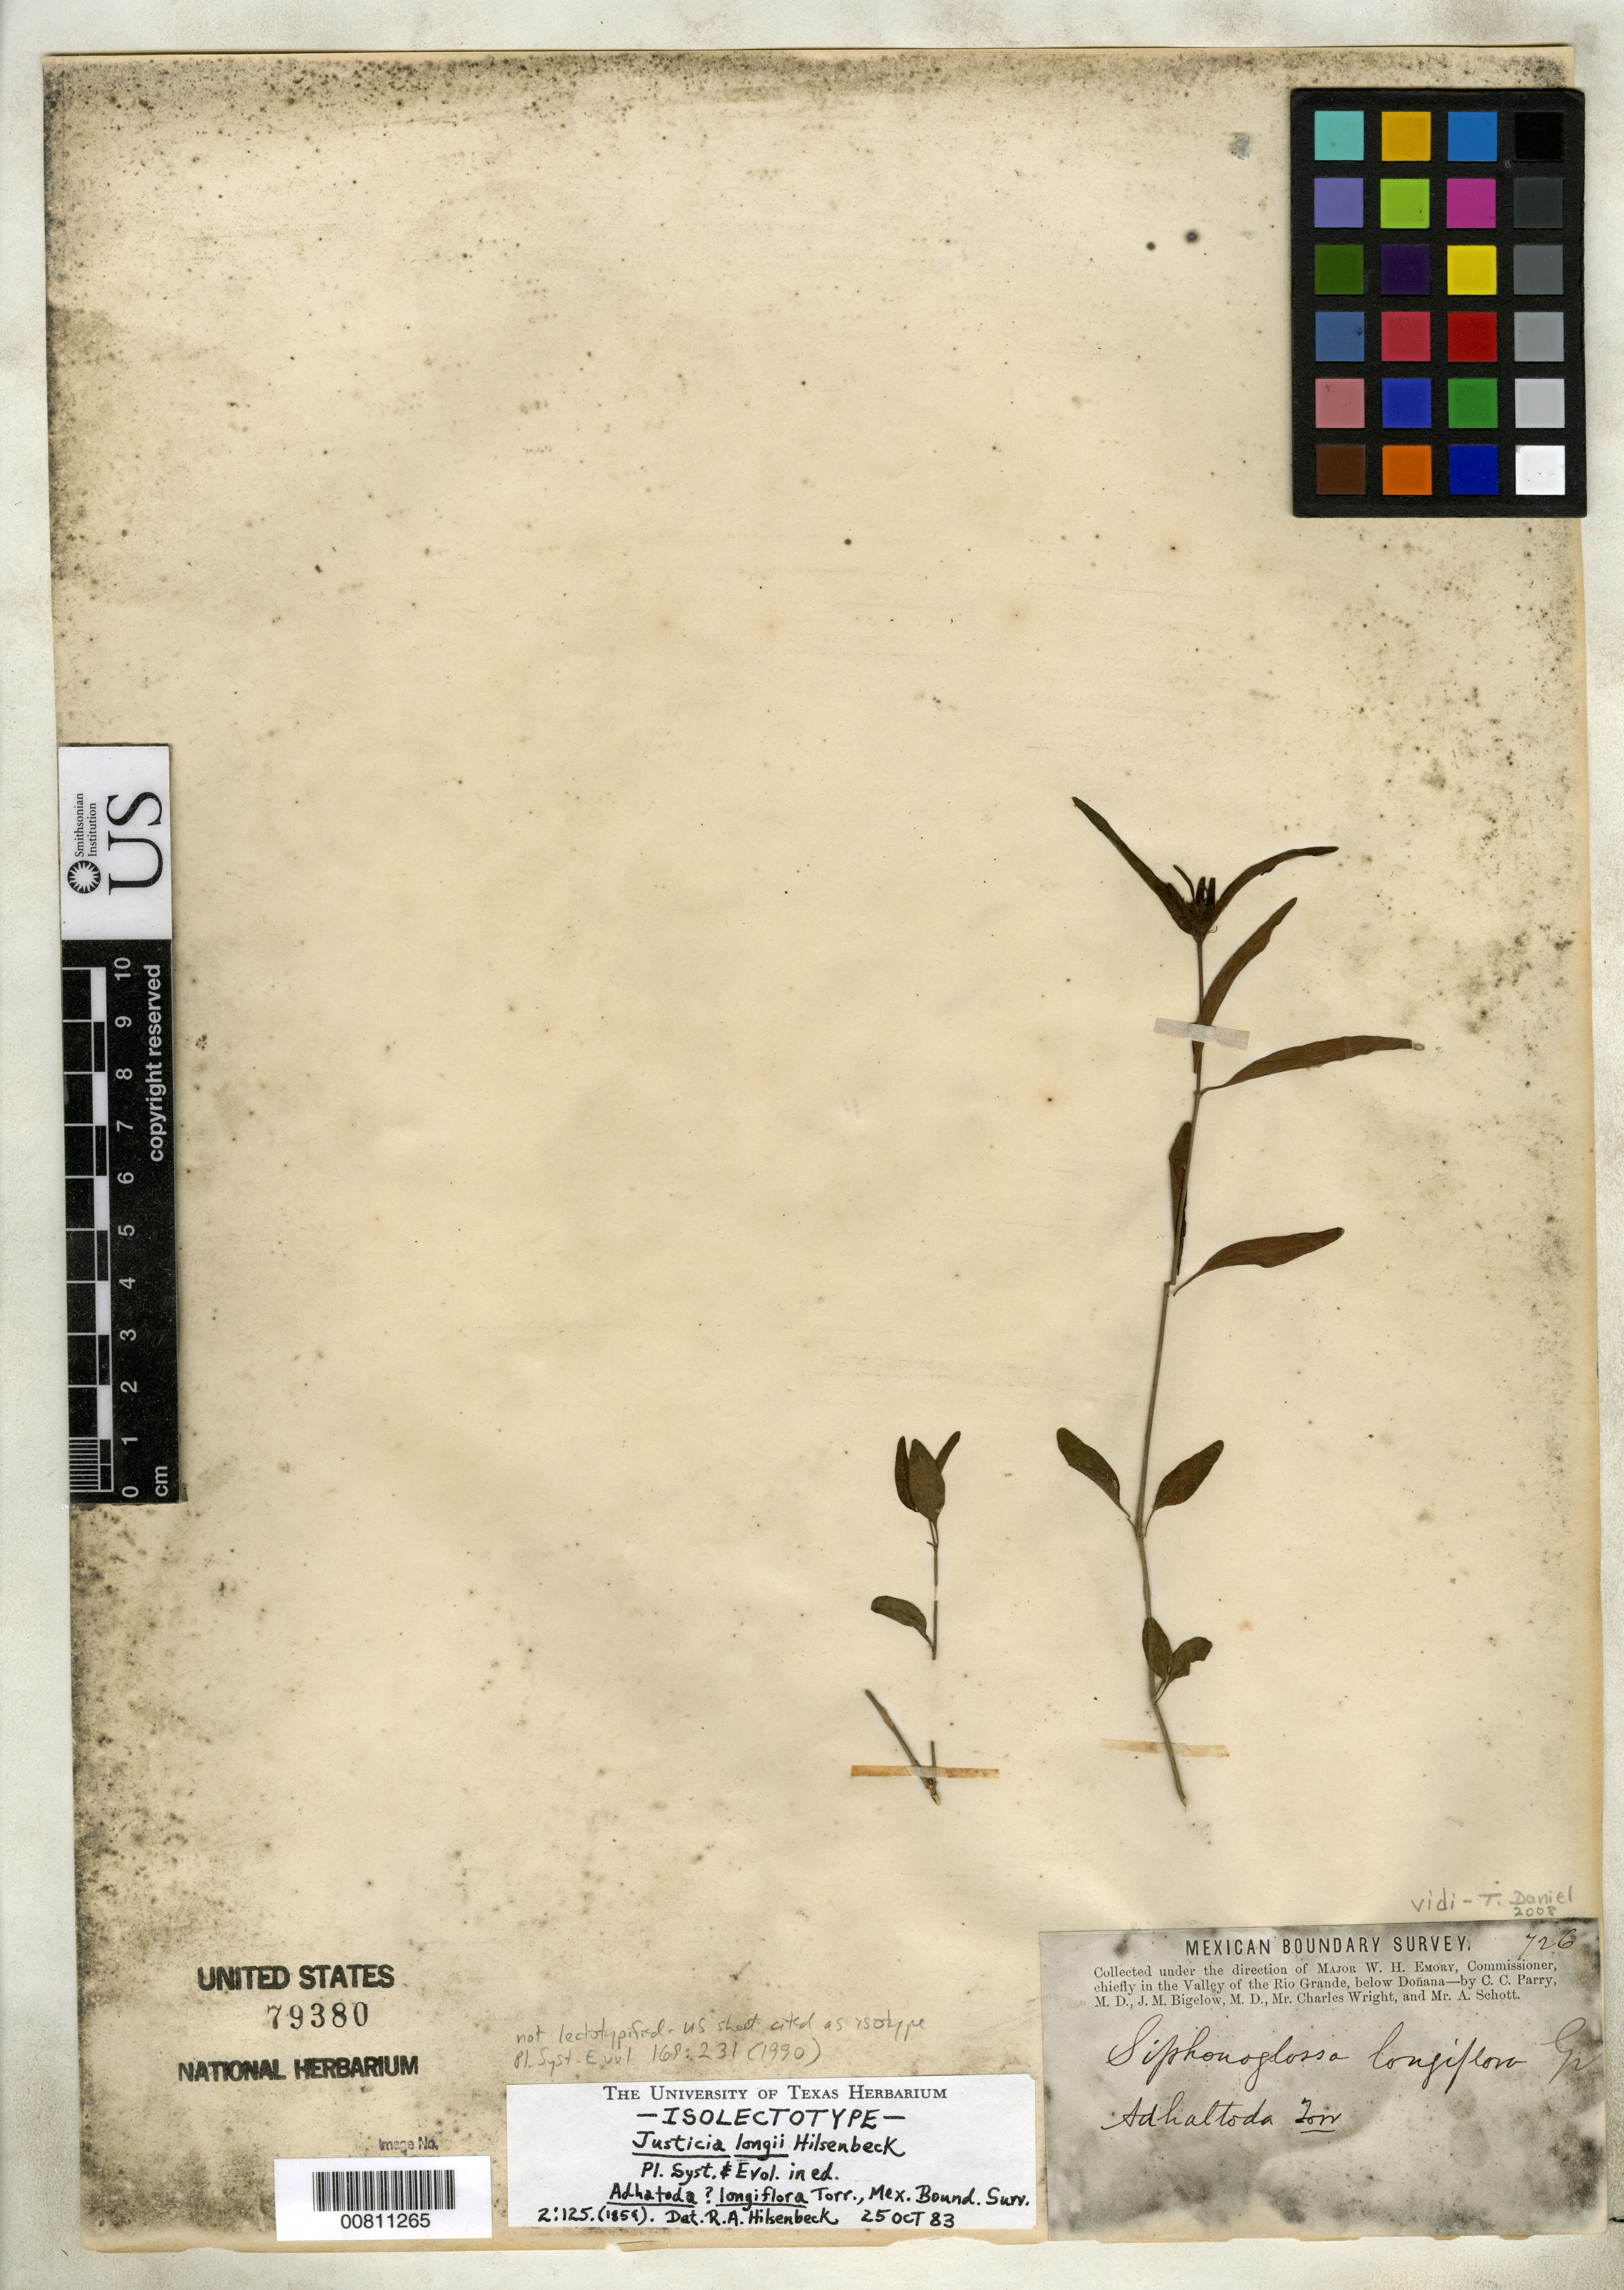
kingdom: Plantae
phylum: Tracheophyta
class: Magnoliopsida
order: Lamiales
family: Acanthaceae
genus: Adhatoda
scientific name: Adhatoda longiflora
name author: Torr.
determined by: Hilsenbeck, R. A., (TEX), University of Texas Austin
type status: Isotype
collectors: C. C. Parry, J. M. Bigelow, C. Wright & A. C. V. Schott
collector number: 726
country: Mexico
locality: Chiefly in the Valley of the Rio Grande, below Doñana.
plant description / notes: Cited by Hilsenbeck, Pl. Syst. Evol. 169: 231 (1990); US sheet annotated as isolectotype but cited as isotype. Type cited as "Holotype (NY!): Mexico: Sonora: road between Zuni and Alter, September 1855, A. Schott III no. 3 (Isotypes: F!, US!)".; Also an isotype of Justicia longii Hilsenbeck.; Nom. nov. for Adhatoda longiflora Torrey. US sheet annotated as isolectotype but cited as isotype. Type cited as "Holotype (NY!): Mexico: Sonora: road between Zuni and Alter, September 1855, A. Schott III no. 3 (Isotypes: F!, US!)".; Also an isotype of Adhatoda longiflora Torrey.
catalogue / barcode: US 79380